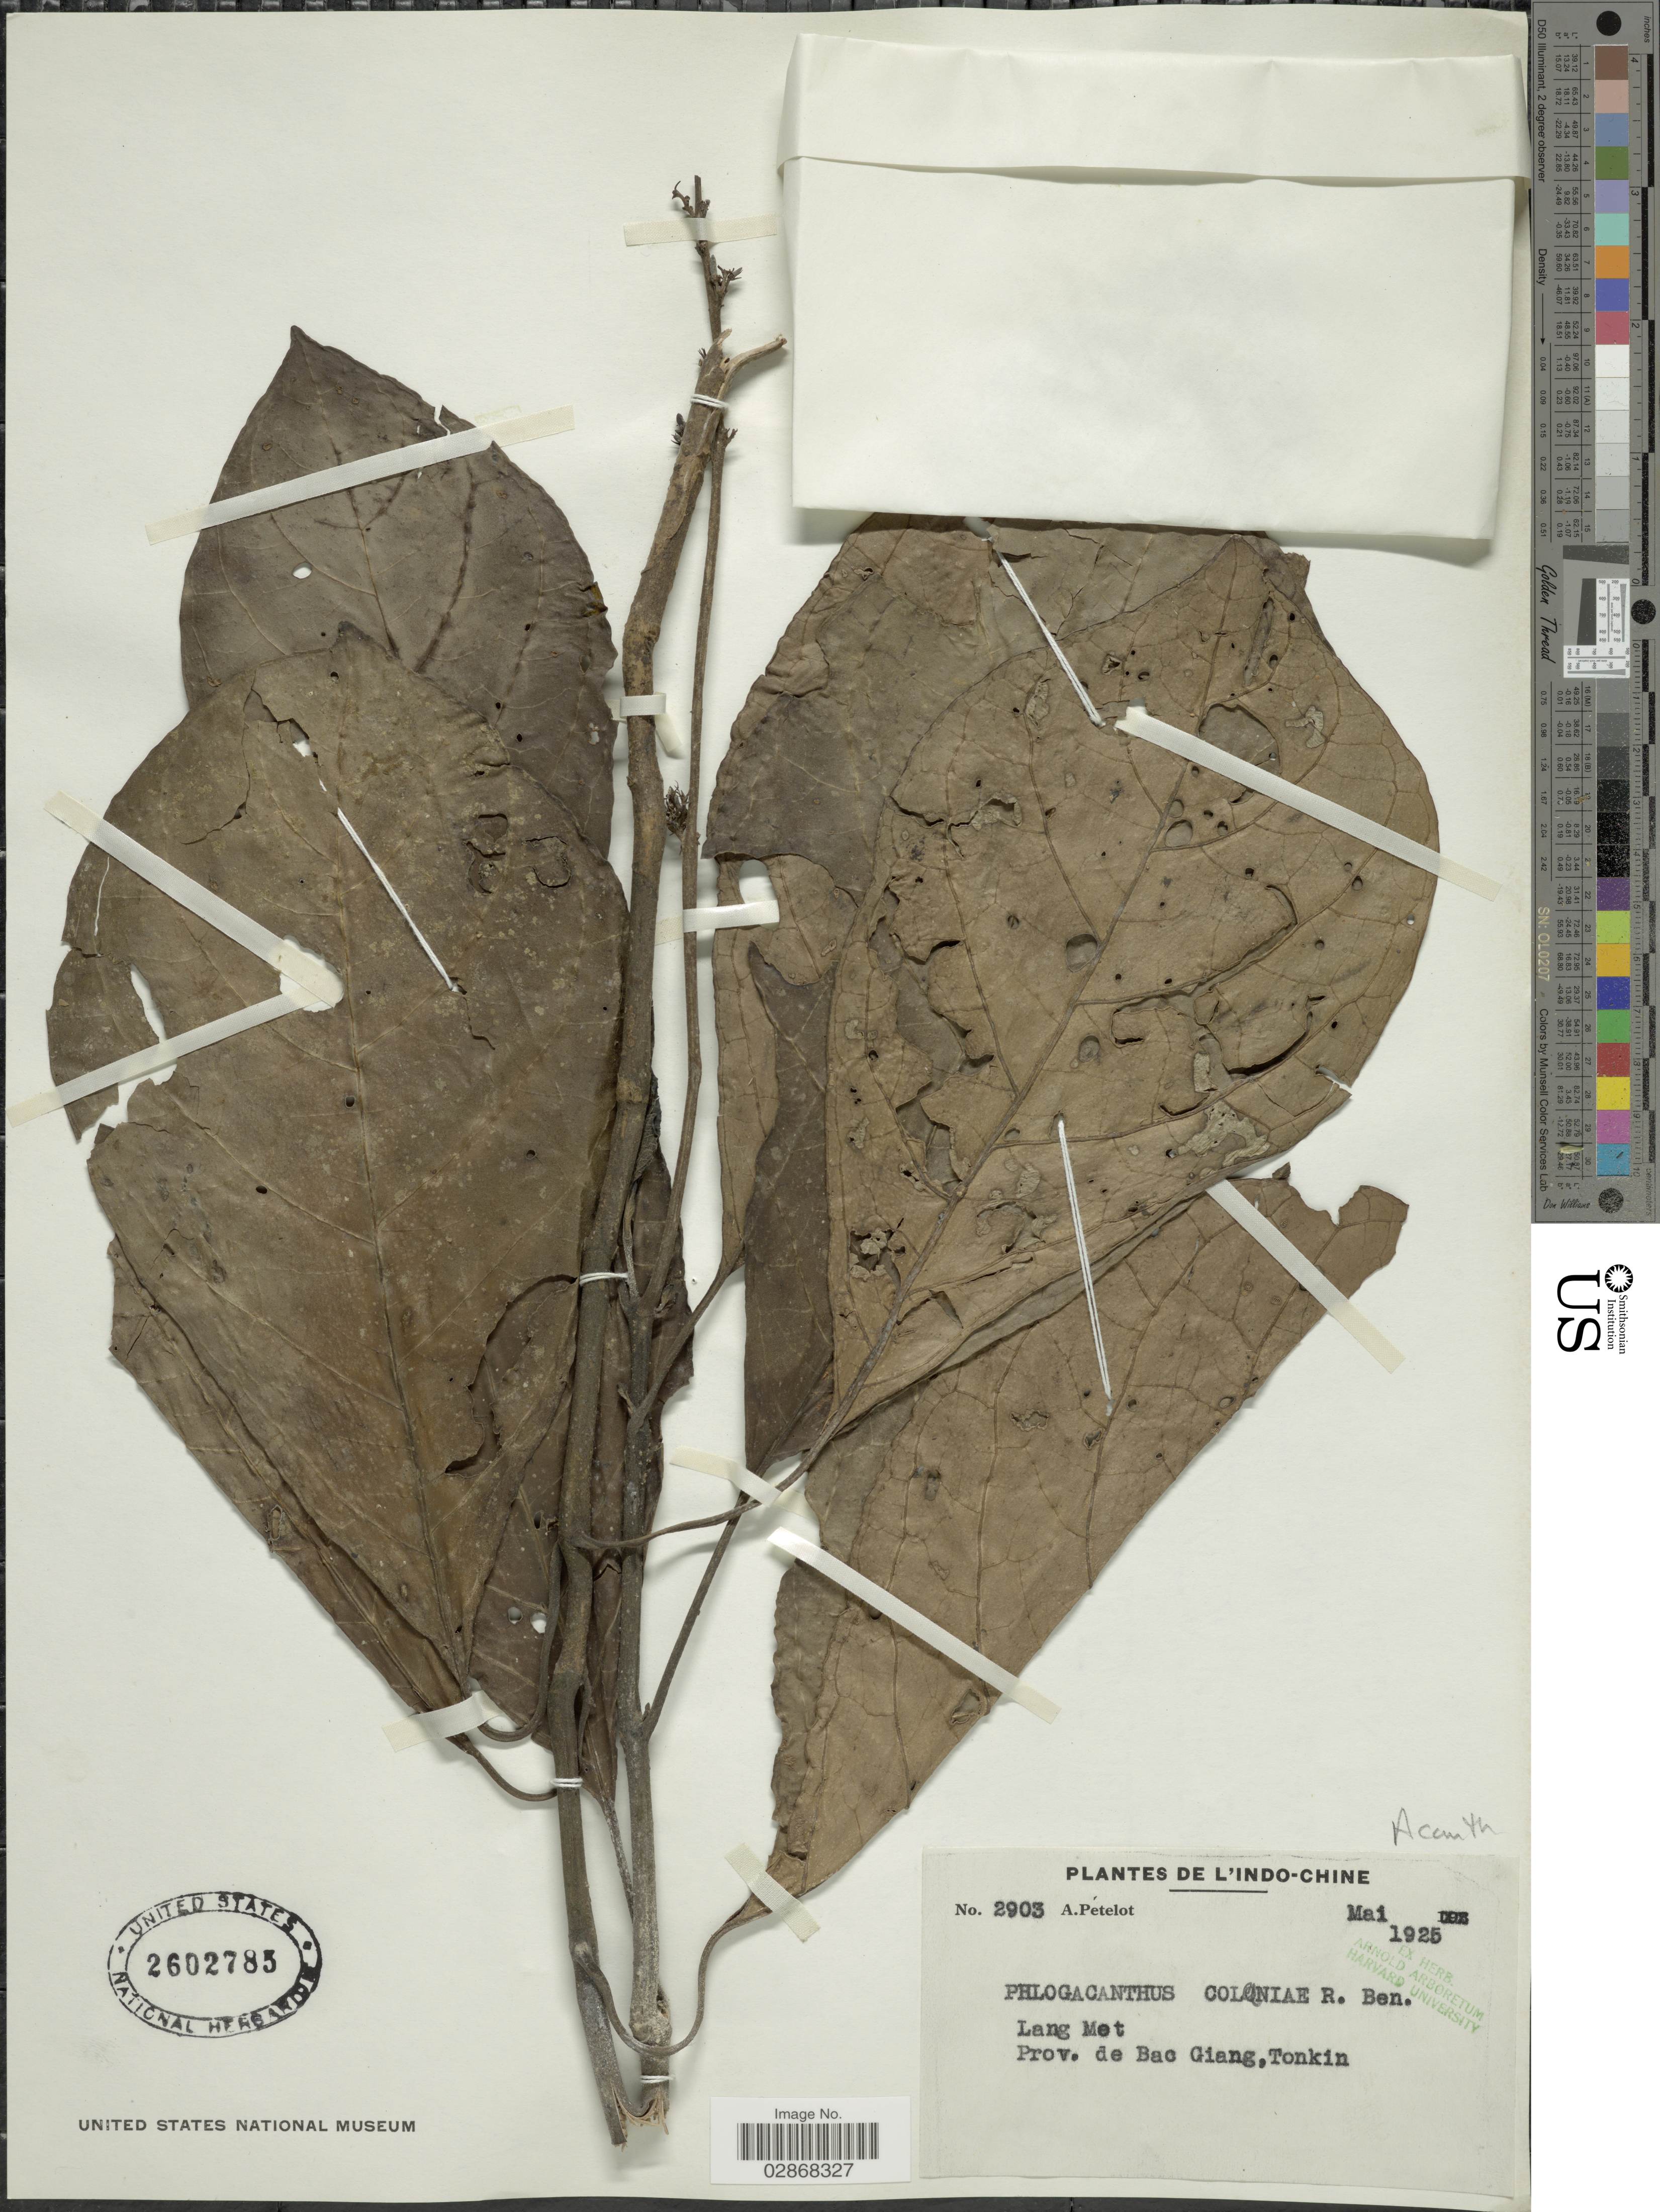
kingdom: Plantae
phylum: Tracheophyta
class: Magnoliopsida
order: Lamiales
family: Acanthaceae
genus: Phlogacanthus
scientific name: Phlogacanthus colaniae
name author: Benoist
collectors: A. Petelot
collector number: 2903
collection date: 1925-05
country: Vietnam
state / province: Bac Giang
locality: De L'Indo-Chine, Lang Met, Prov. de Bac Giang, Tonkin.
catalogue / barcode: US 2602785